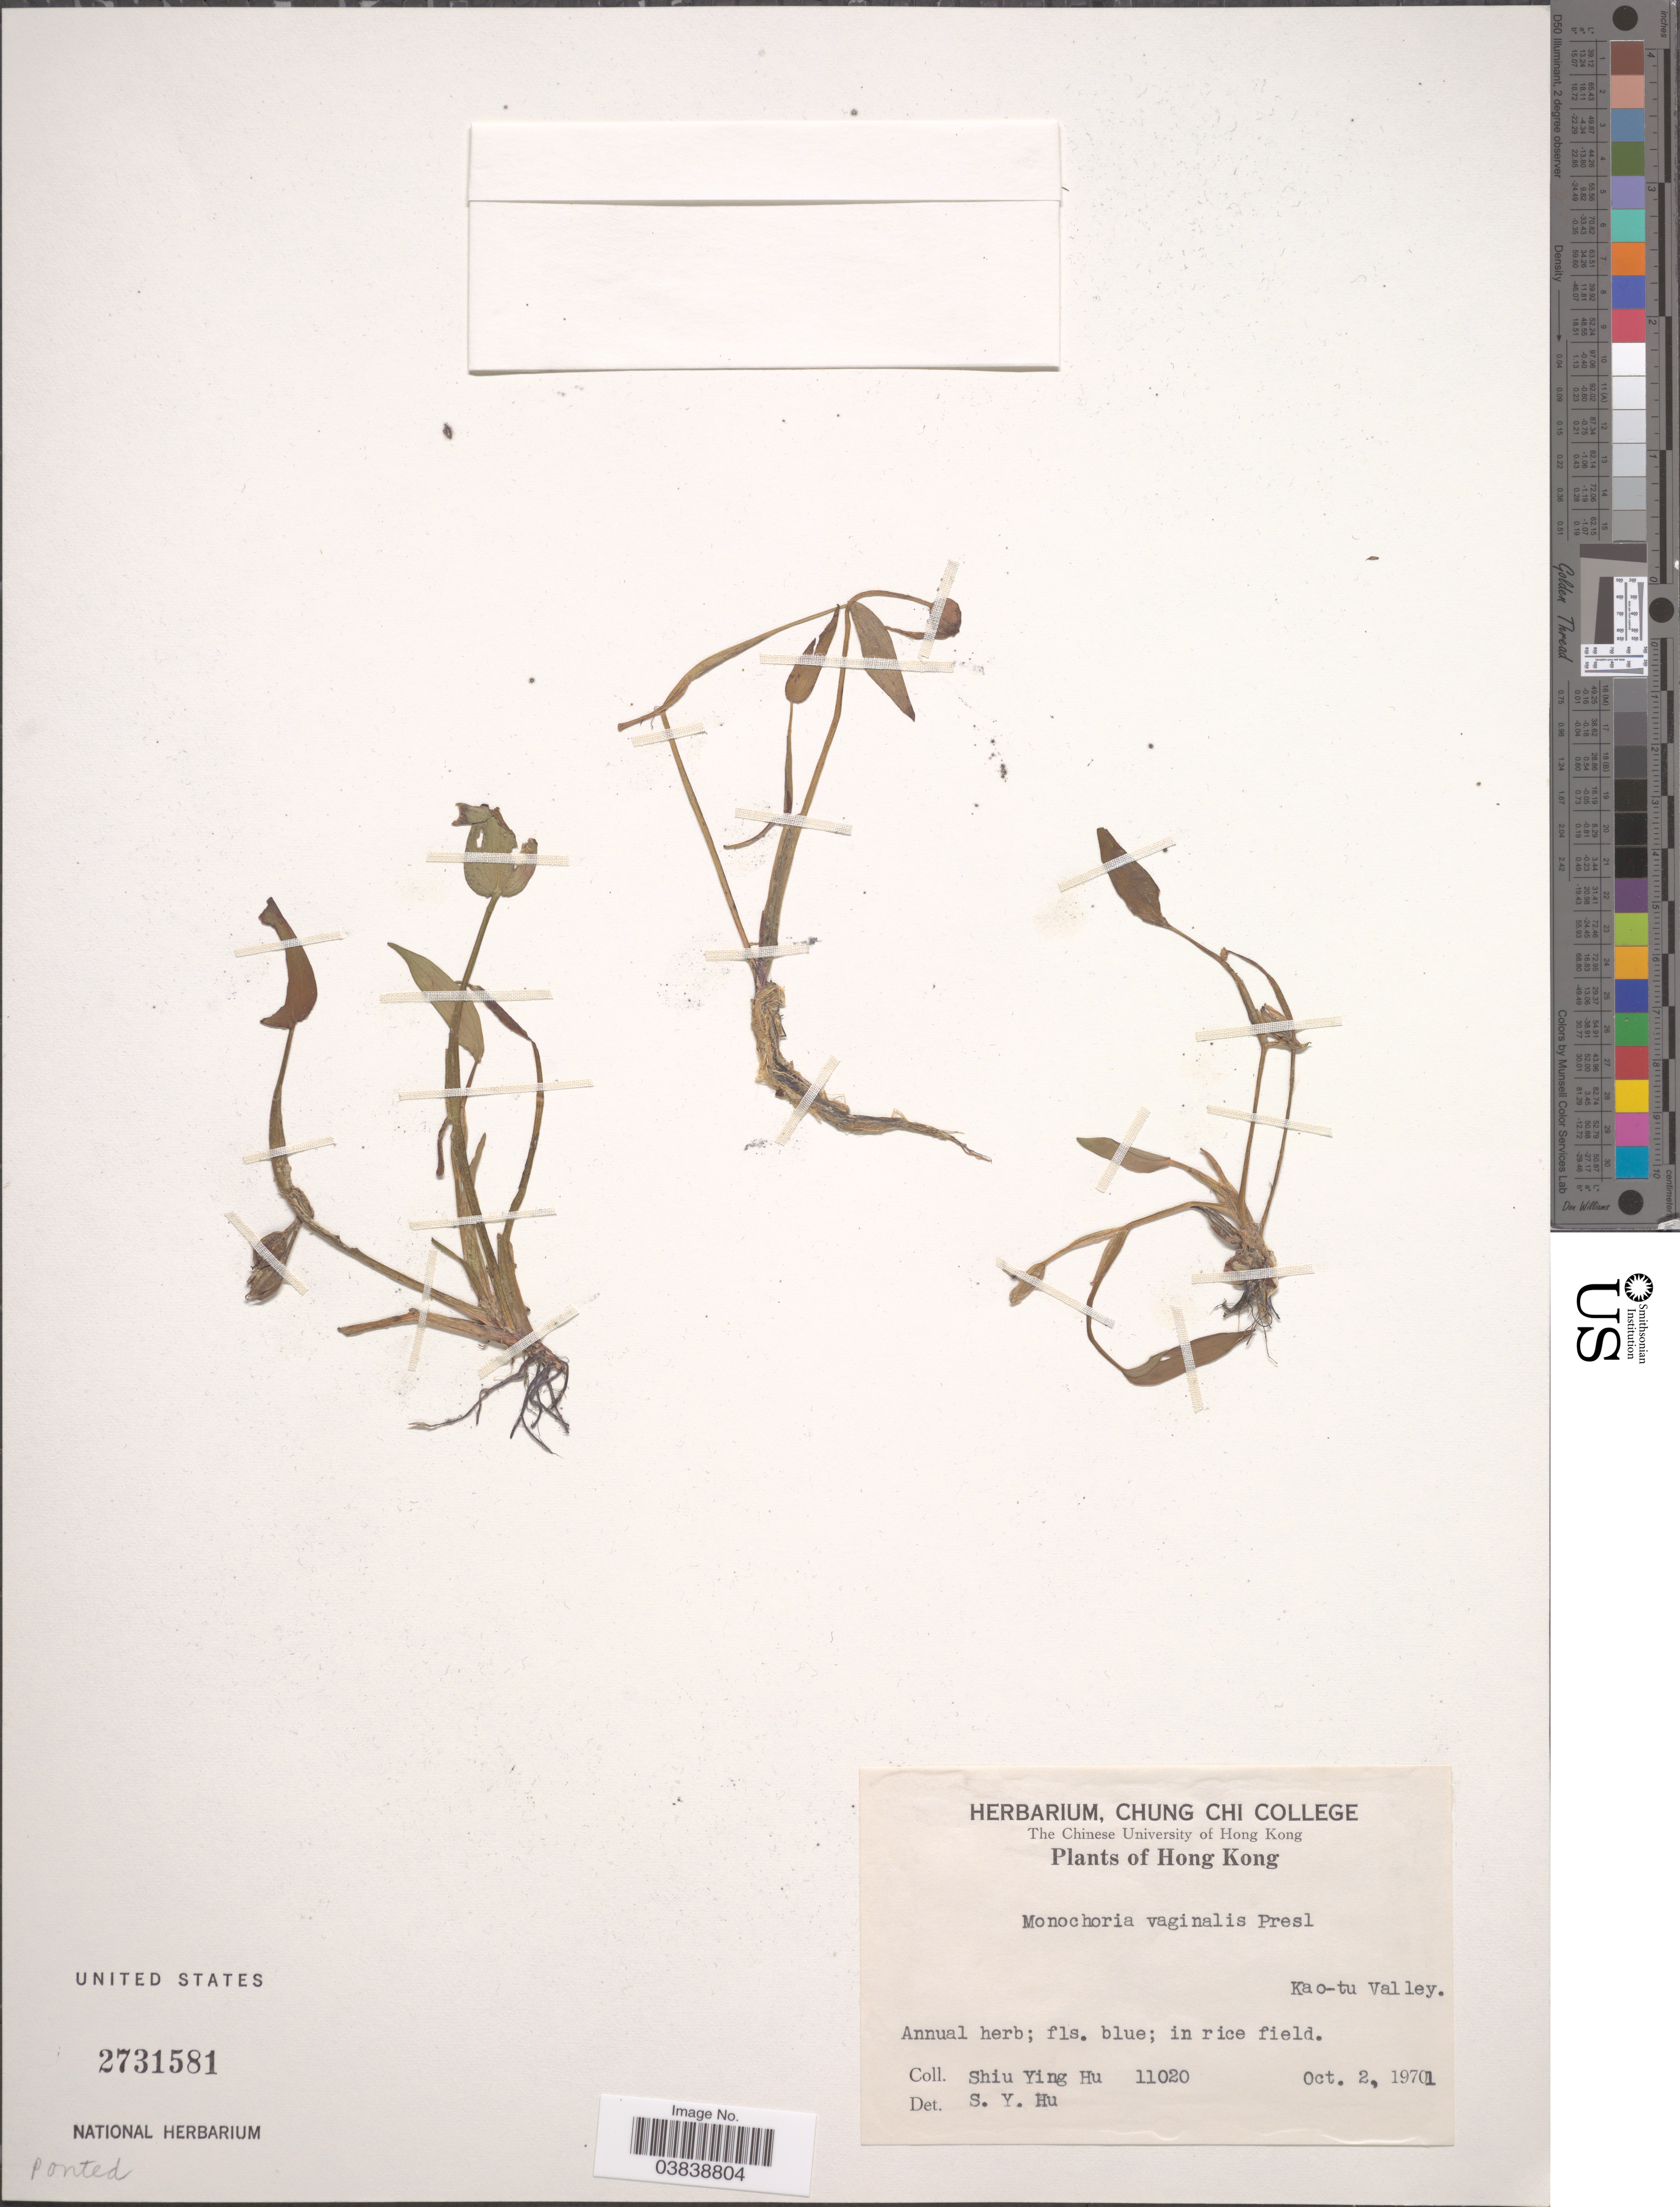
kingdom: Plantae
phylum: Tracheophyta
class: Liliopsida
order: Commelinales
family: Pontederiaceae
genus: Monochoria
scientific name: Monochoria vaginalis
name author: (Burm. f.) C. Presl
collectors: S. Y. Hu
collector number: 11020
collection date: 1971-10-02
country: China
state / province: Hong Kong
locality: Kao-tu Valley.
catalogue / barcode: US 2731581